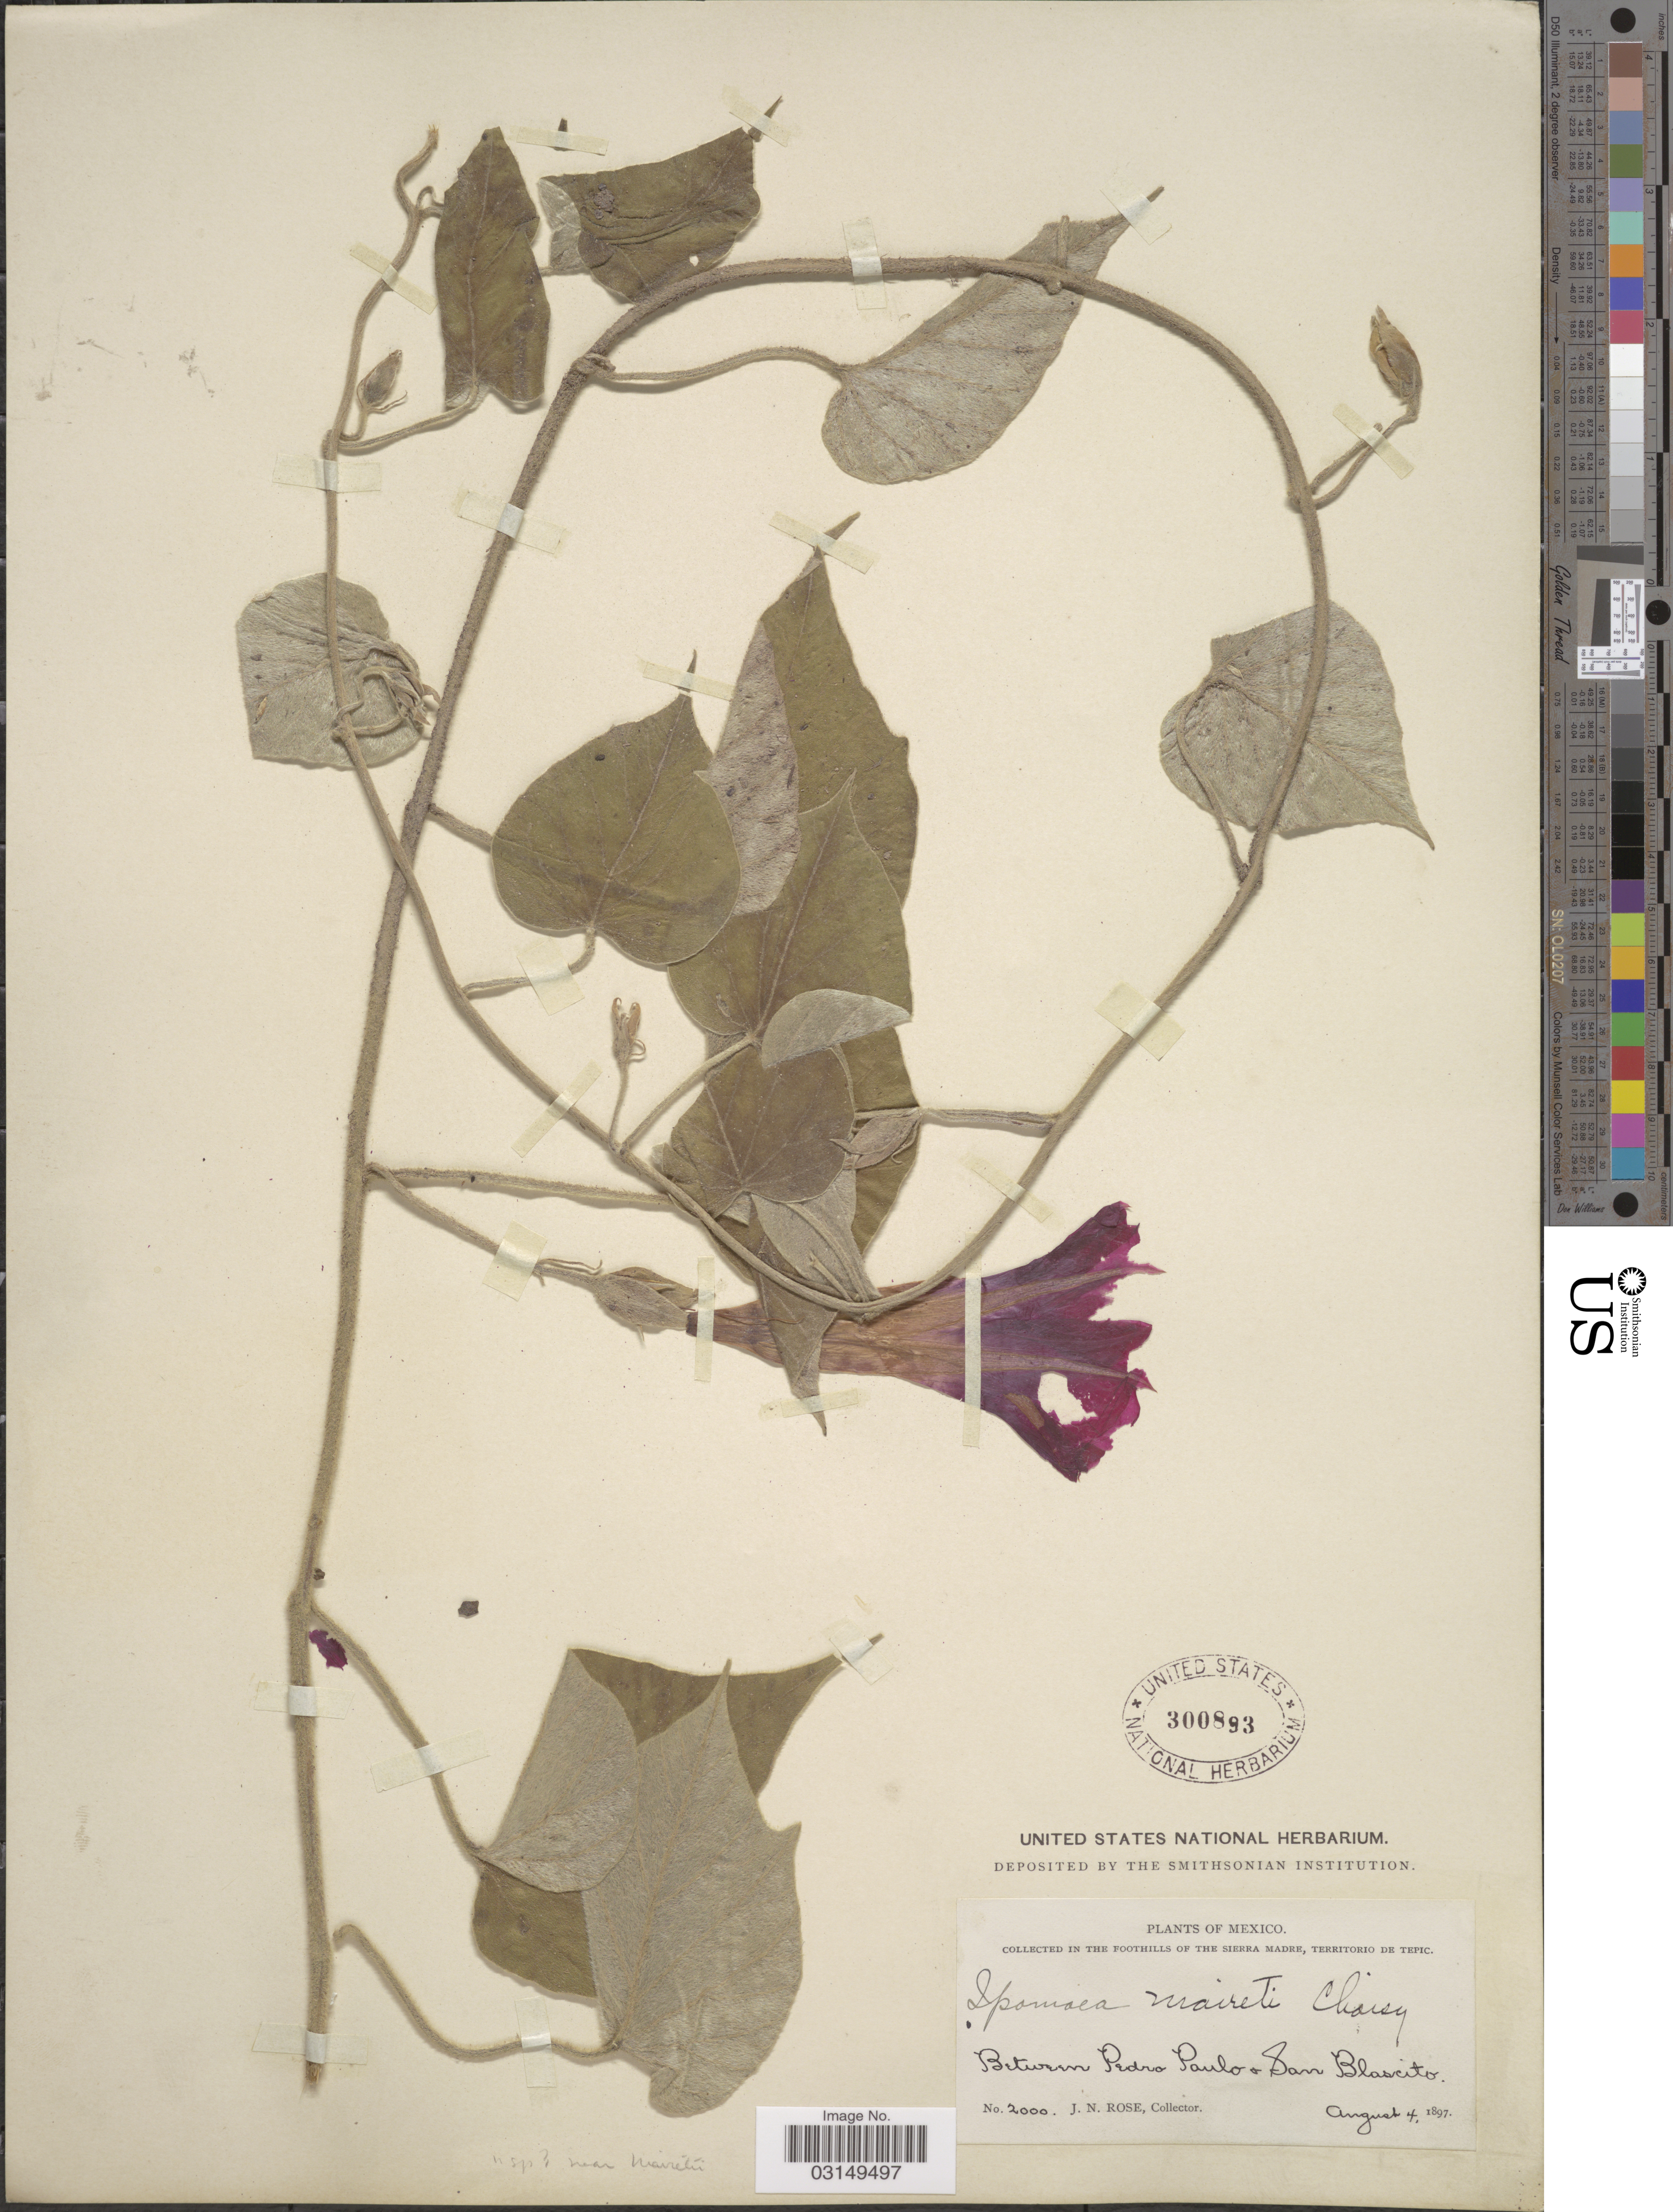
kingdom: Plantae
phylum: Tracheophyta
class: Magnoliopsida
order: Solanales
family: Convolvulaceae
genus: Ipomoea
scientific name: Ipomoea ampullacea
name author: Fernald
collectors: J. N. Rose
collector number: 2000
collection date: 1897-08-04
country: Mexico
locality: In the Foothills of the Sierra Madre, Territorio de Tepic. Between Pedro Paulo & San Blascito.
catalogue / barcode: US 300893